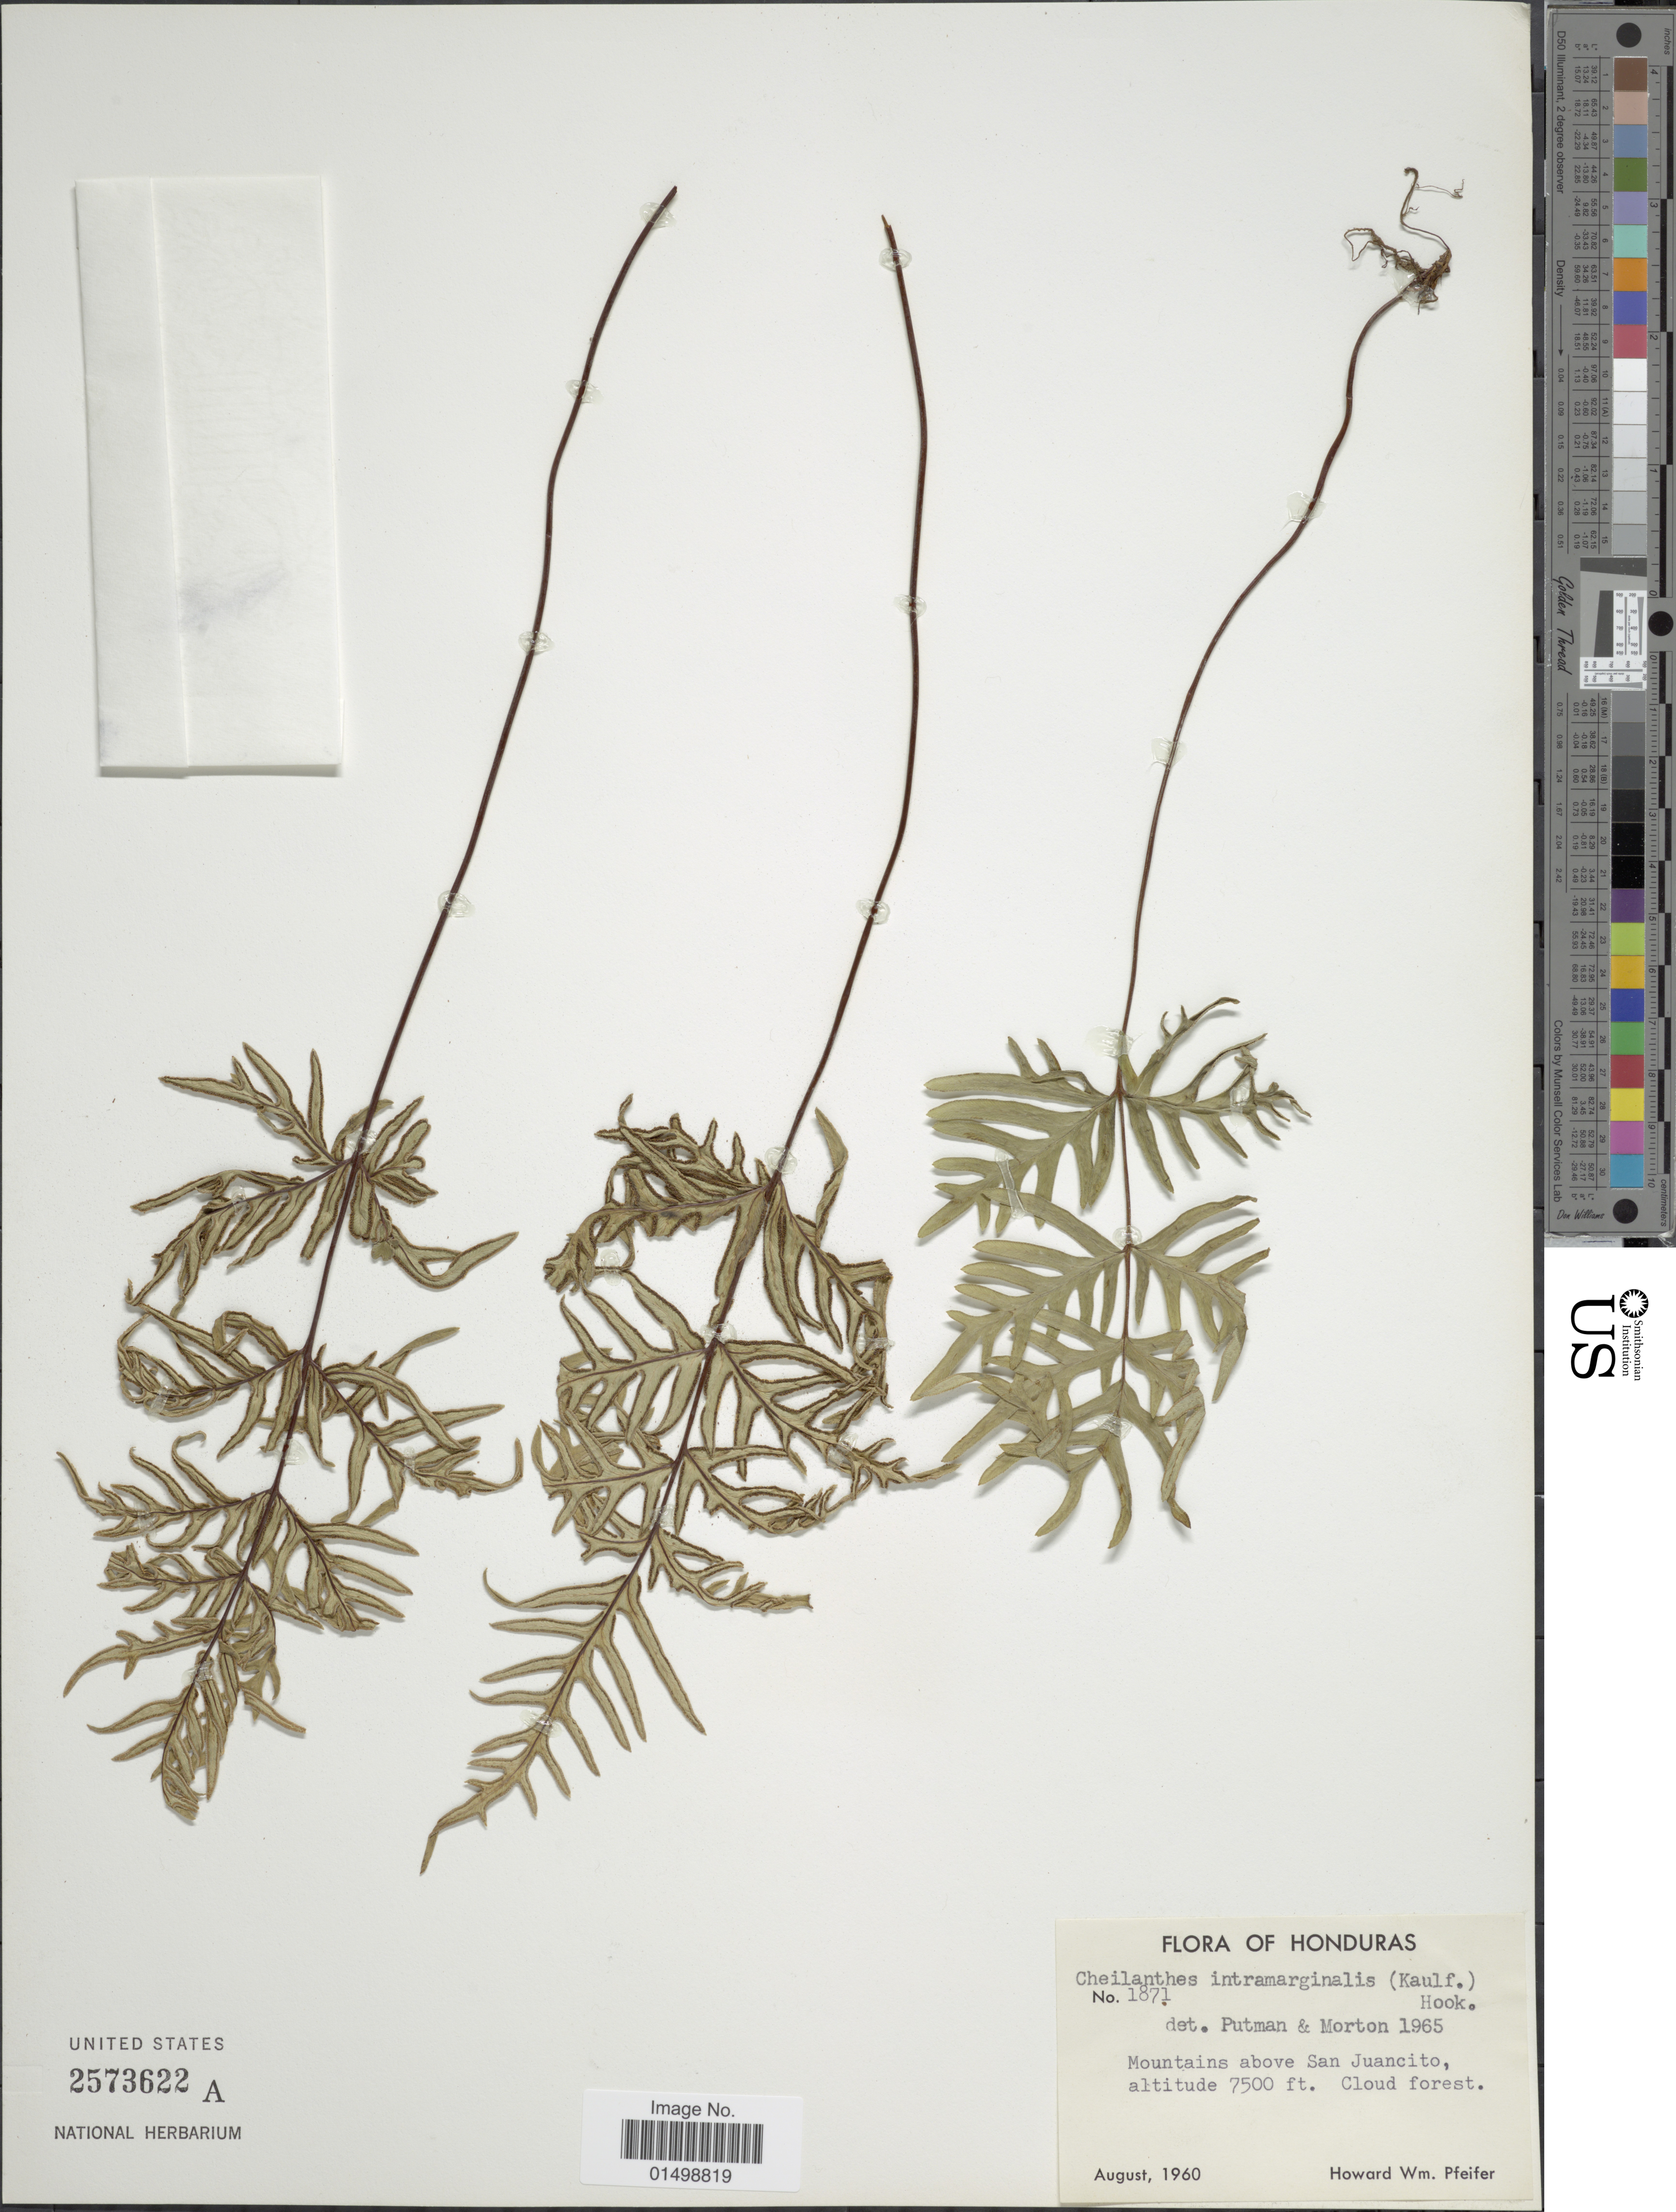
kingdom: Plantae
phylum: Tracheophyta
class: Polypodiopsida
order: Polypodiales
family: Pteridaceae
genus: Cheilanthes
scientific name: Cheilanthes intramarginalis var. intramarginalis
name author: (Kaulf.) Hook.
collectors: H. W. Pfeifer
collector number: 1871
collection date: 1960-08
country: Honduras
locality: Mountains above San Juancito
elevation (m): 2286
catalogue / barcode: US 2573622A